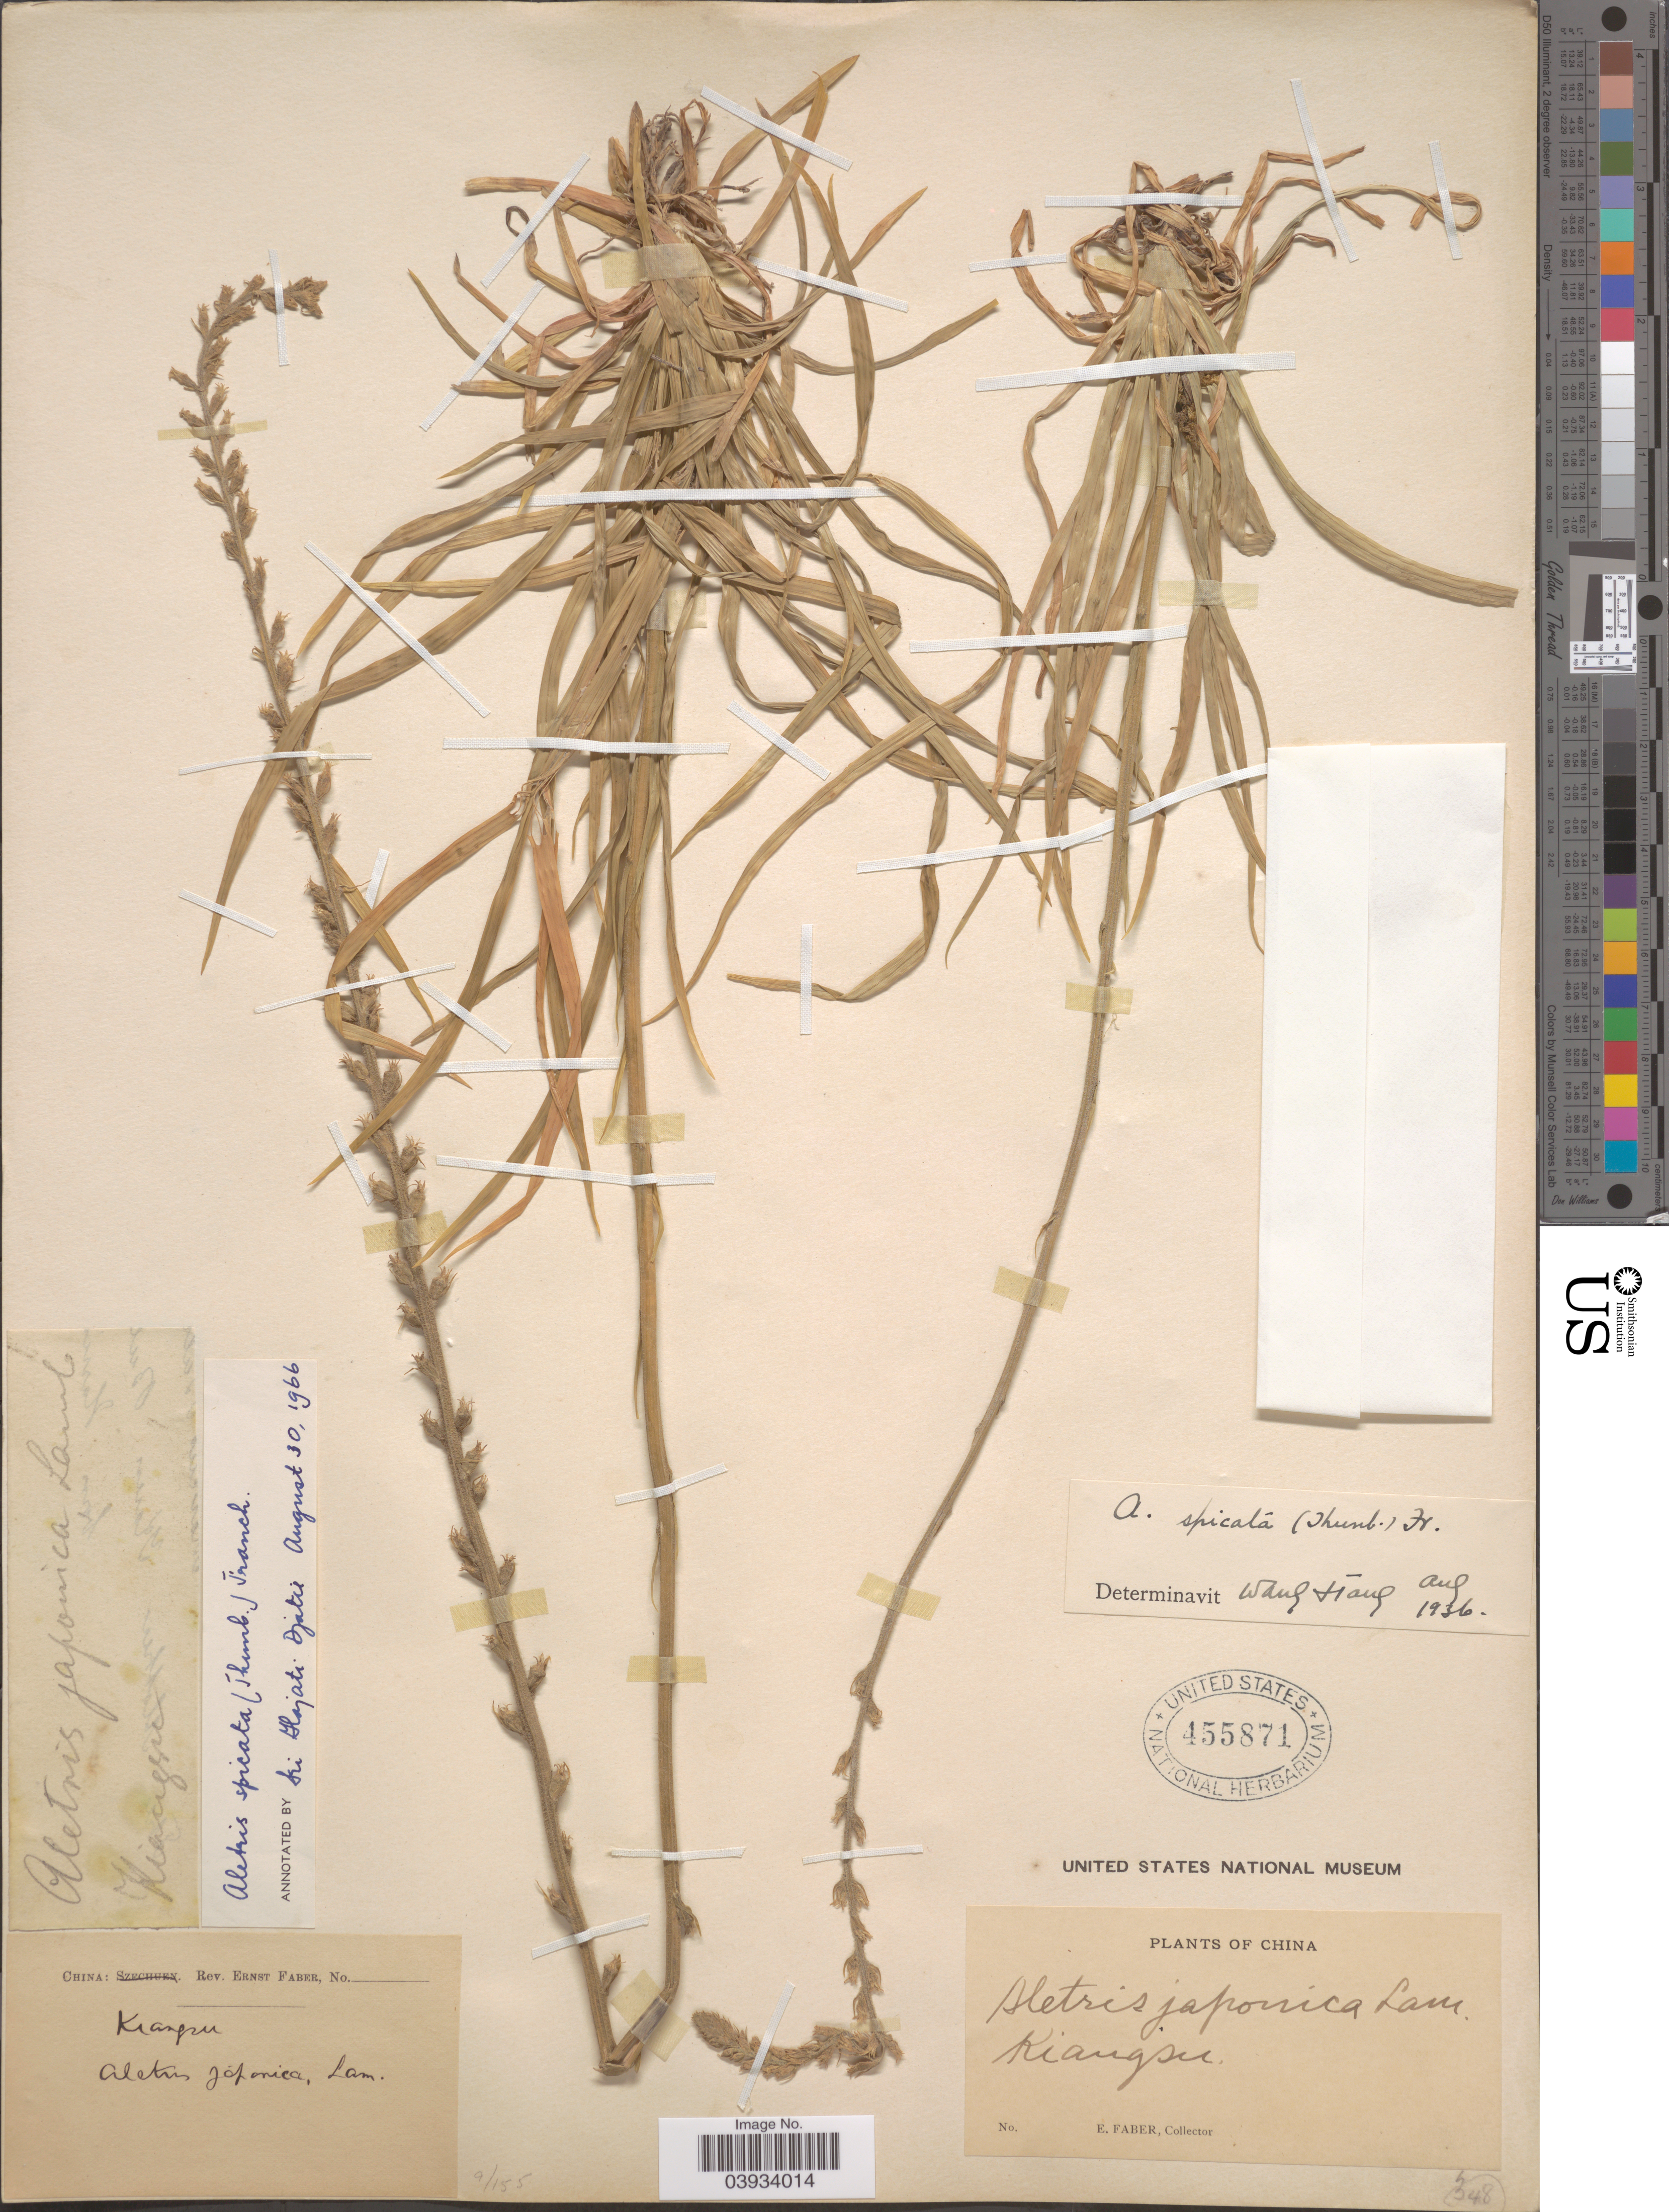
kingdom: Plantae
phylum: Tracheophyta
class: Liliopsida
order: Dioscoreales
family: Nartheciaceae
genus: Aletris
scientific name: Aletris spicata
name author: (Thunb.) Franch.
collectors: E. Faber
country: China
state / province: Jiangsu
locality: Kiangsu.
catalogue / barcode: US 455871